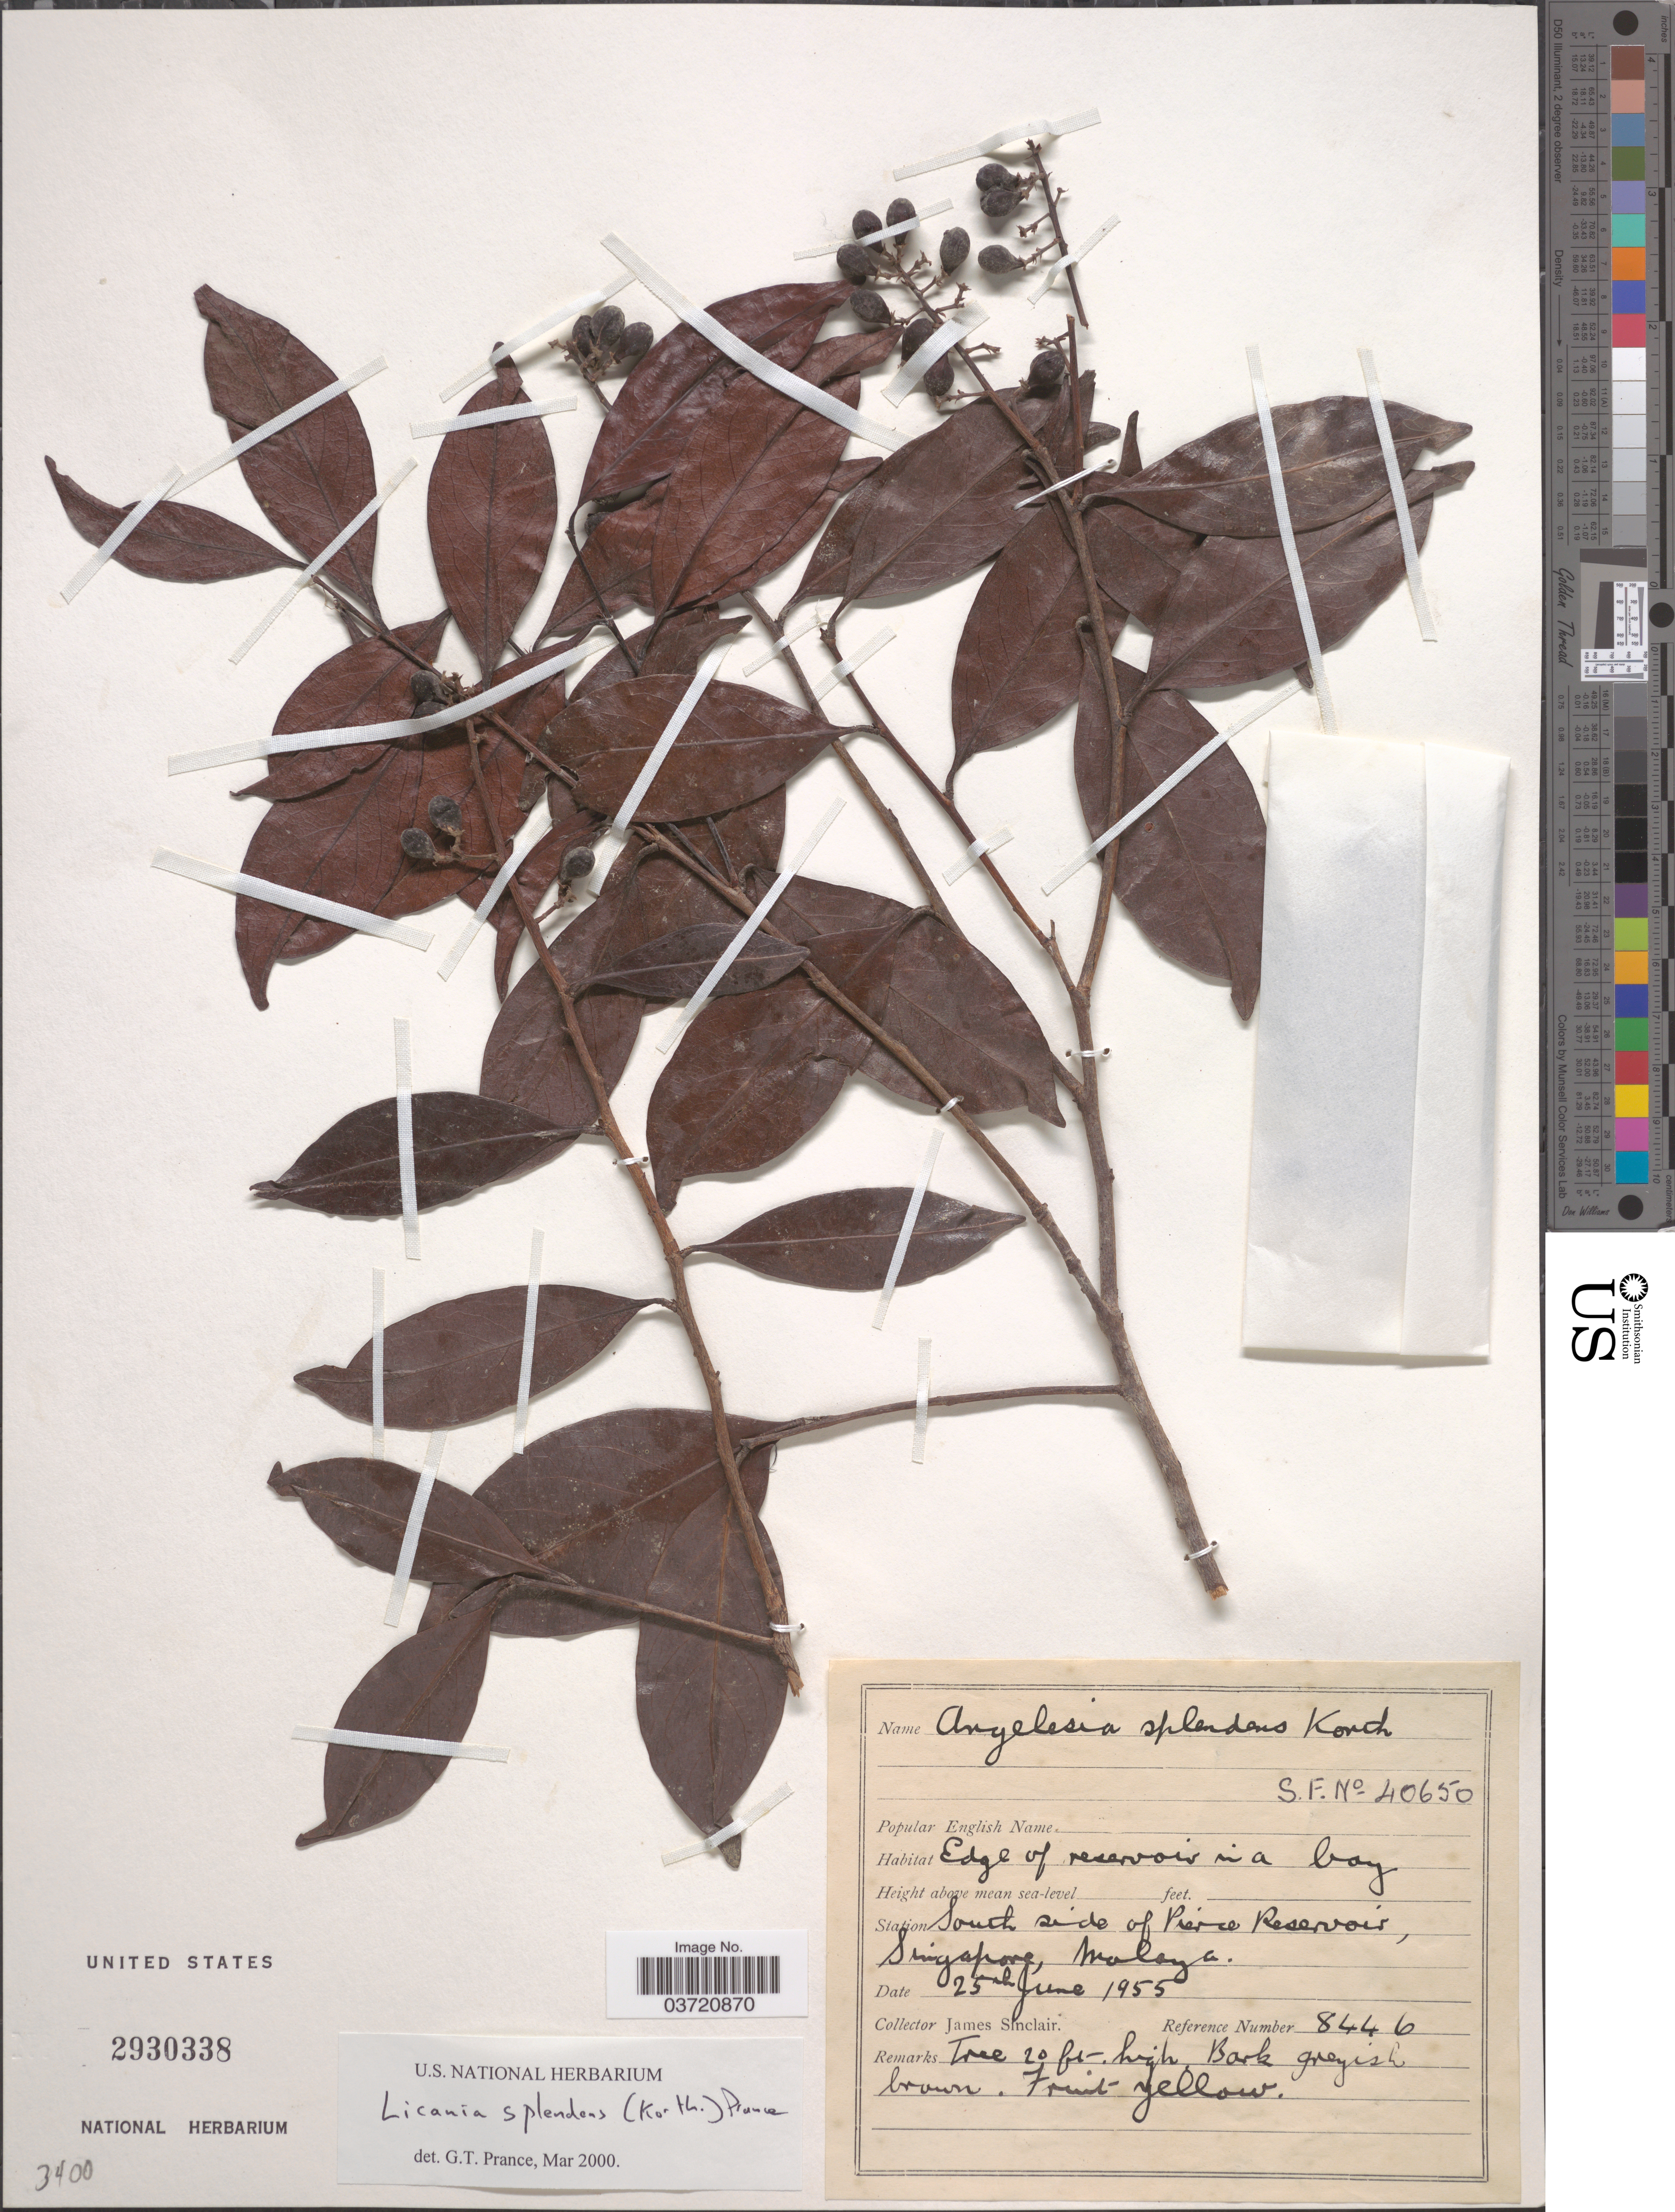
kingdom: Plantae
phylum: Tracheophyta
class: Magnoliopsida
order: Malpighiales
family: Chrysobalanaceae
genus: Licania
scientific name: Licania splendens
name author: (Korth.) Prance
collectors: J. Sinclair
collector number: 8446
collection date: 1955-06-25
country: Singapore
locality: Edge of reservoir in a bay. Station South side of Pierce Reservoir, Malaya.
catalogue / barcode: US 2930338